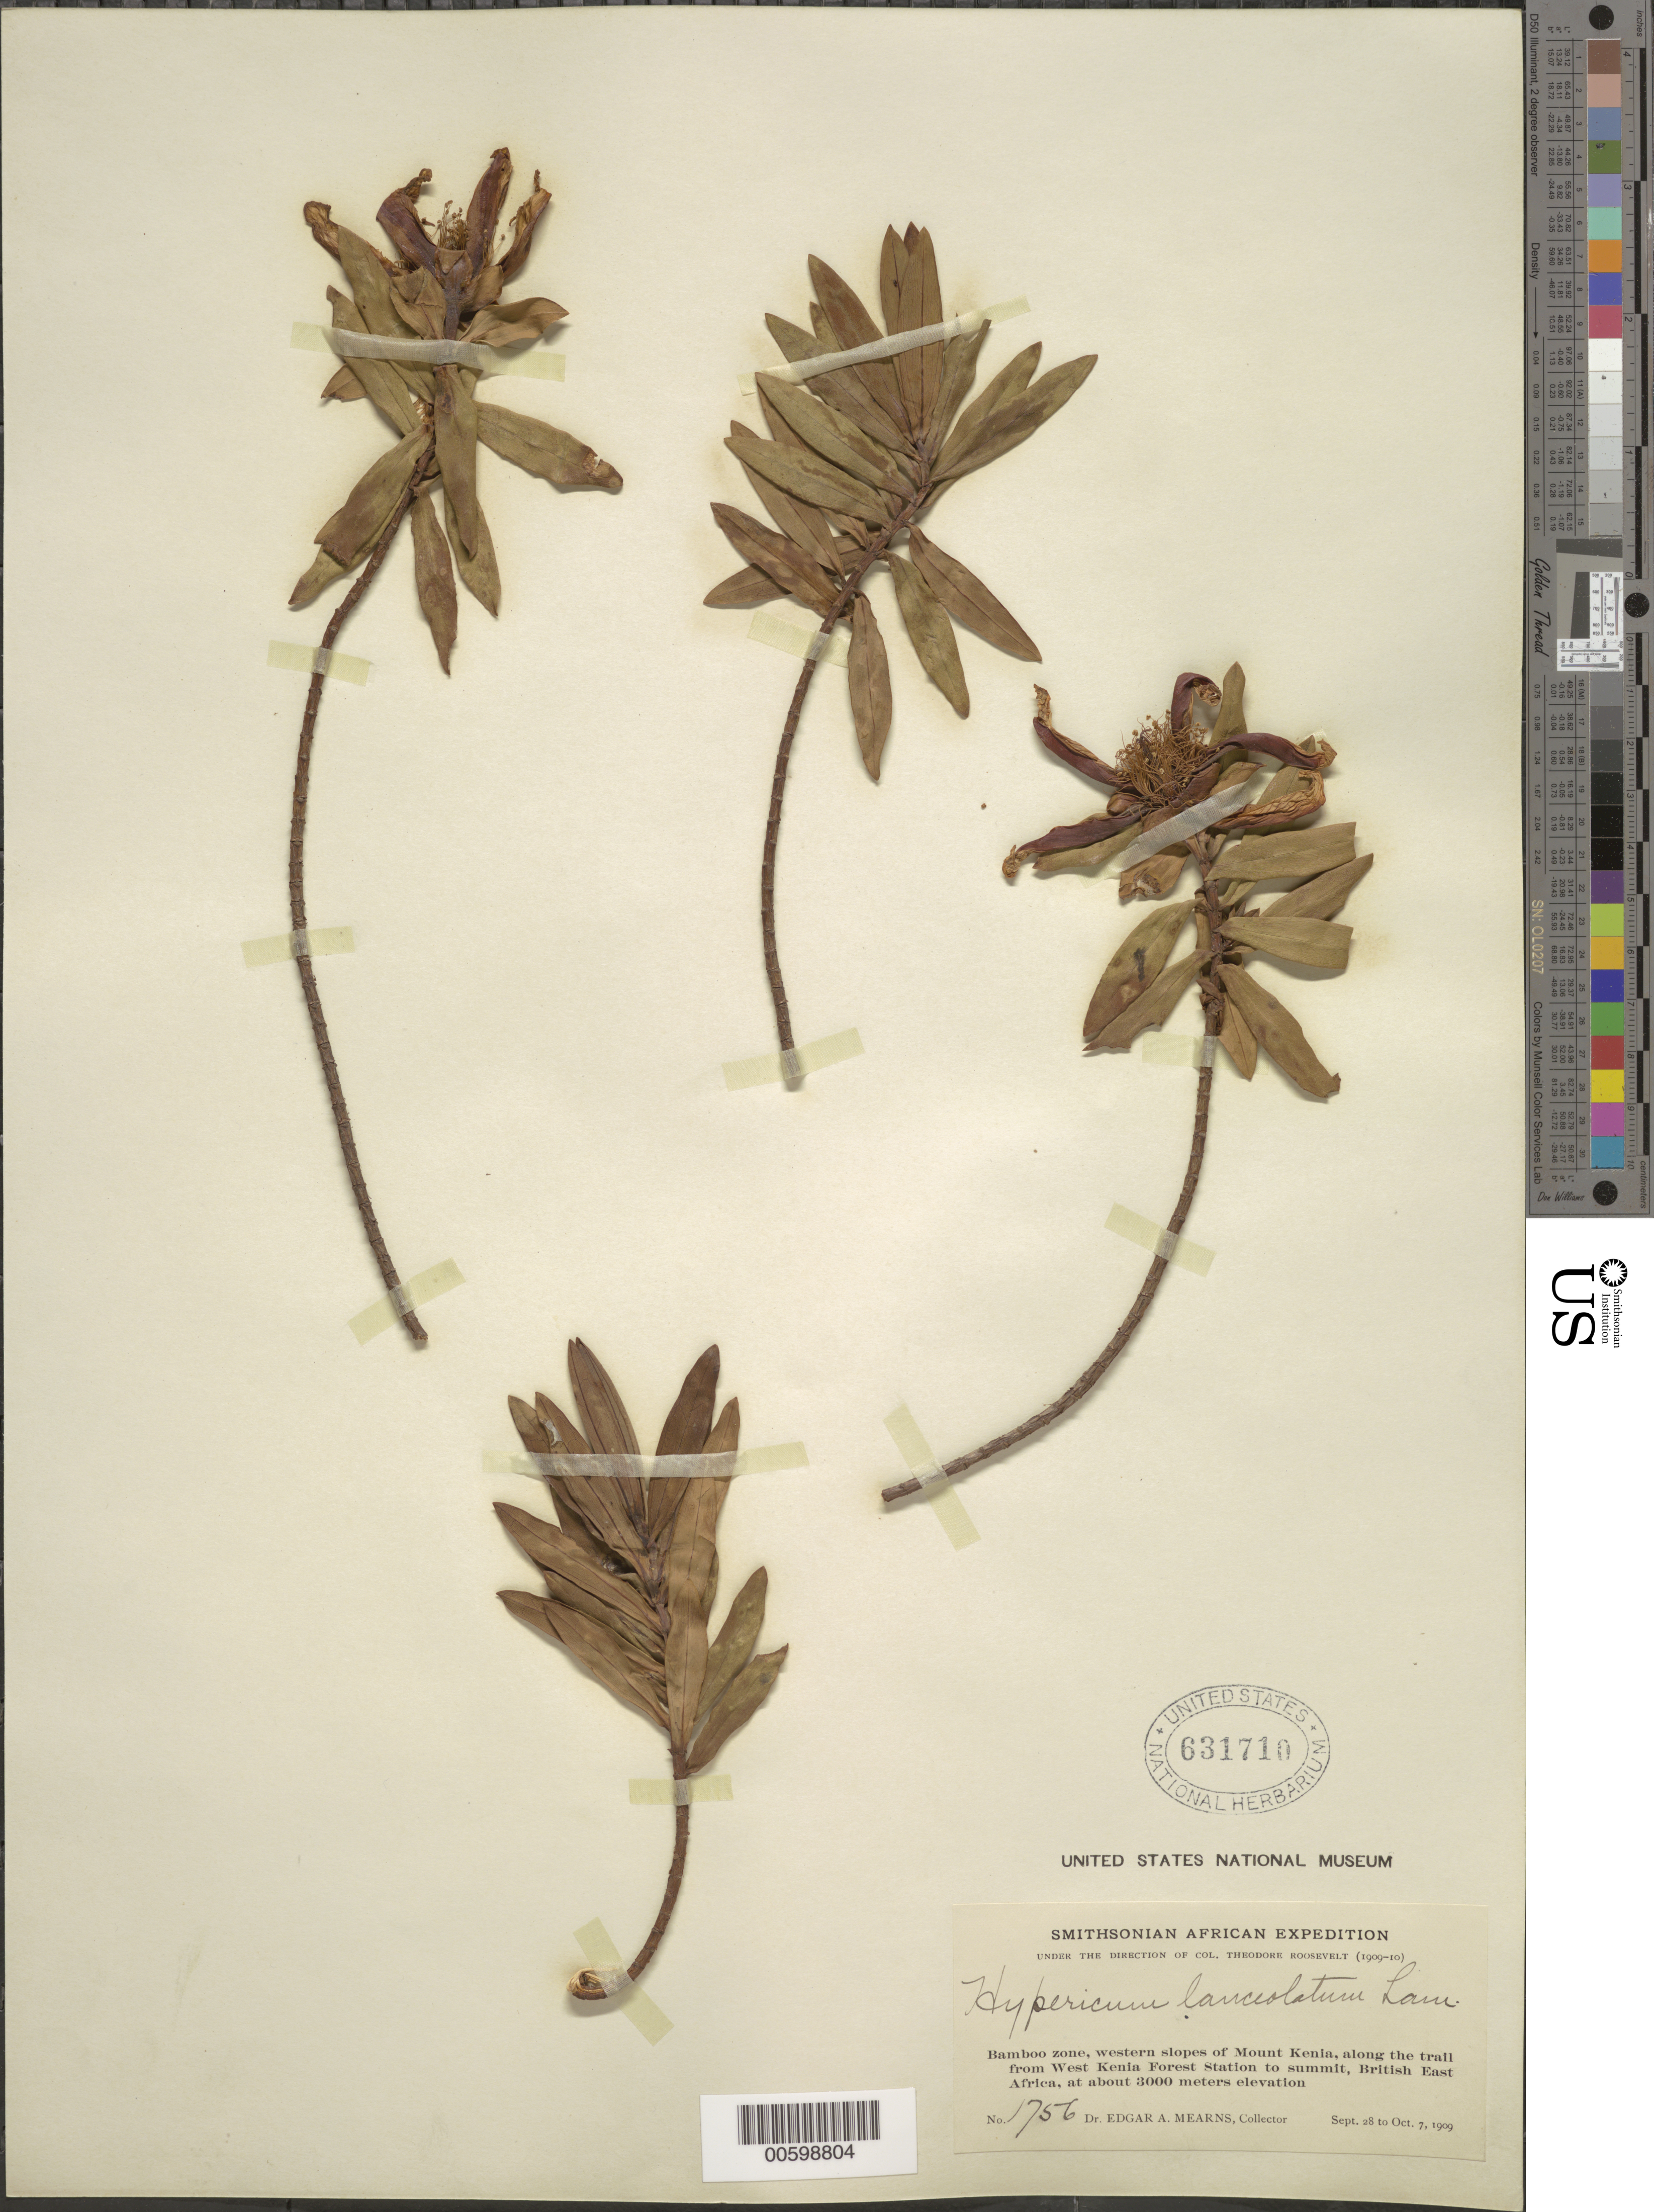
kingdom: Plantae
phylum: Tracheophyta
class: Magnoliopsida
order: Malpighiales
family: Hypericaceae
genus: Hypericum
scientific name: Hypericum keniense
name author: Schweinf.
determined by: Strong, Mark T., (BOT), Smithsonian Institution - National Museum of Natural History (UNITED STATES)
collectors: E. A. Mearns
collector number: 1756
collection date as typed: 28 Sep 1909 to 07 Oct 1909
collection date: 1909-09-28/1909-10-07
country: Kenya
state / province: Nyeri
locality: Bamboo zone, western slopes of Mount Kenya, along the trail from West Kenya Forest station to summit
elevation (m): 3000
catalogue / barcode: US 631710